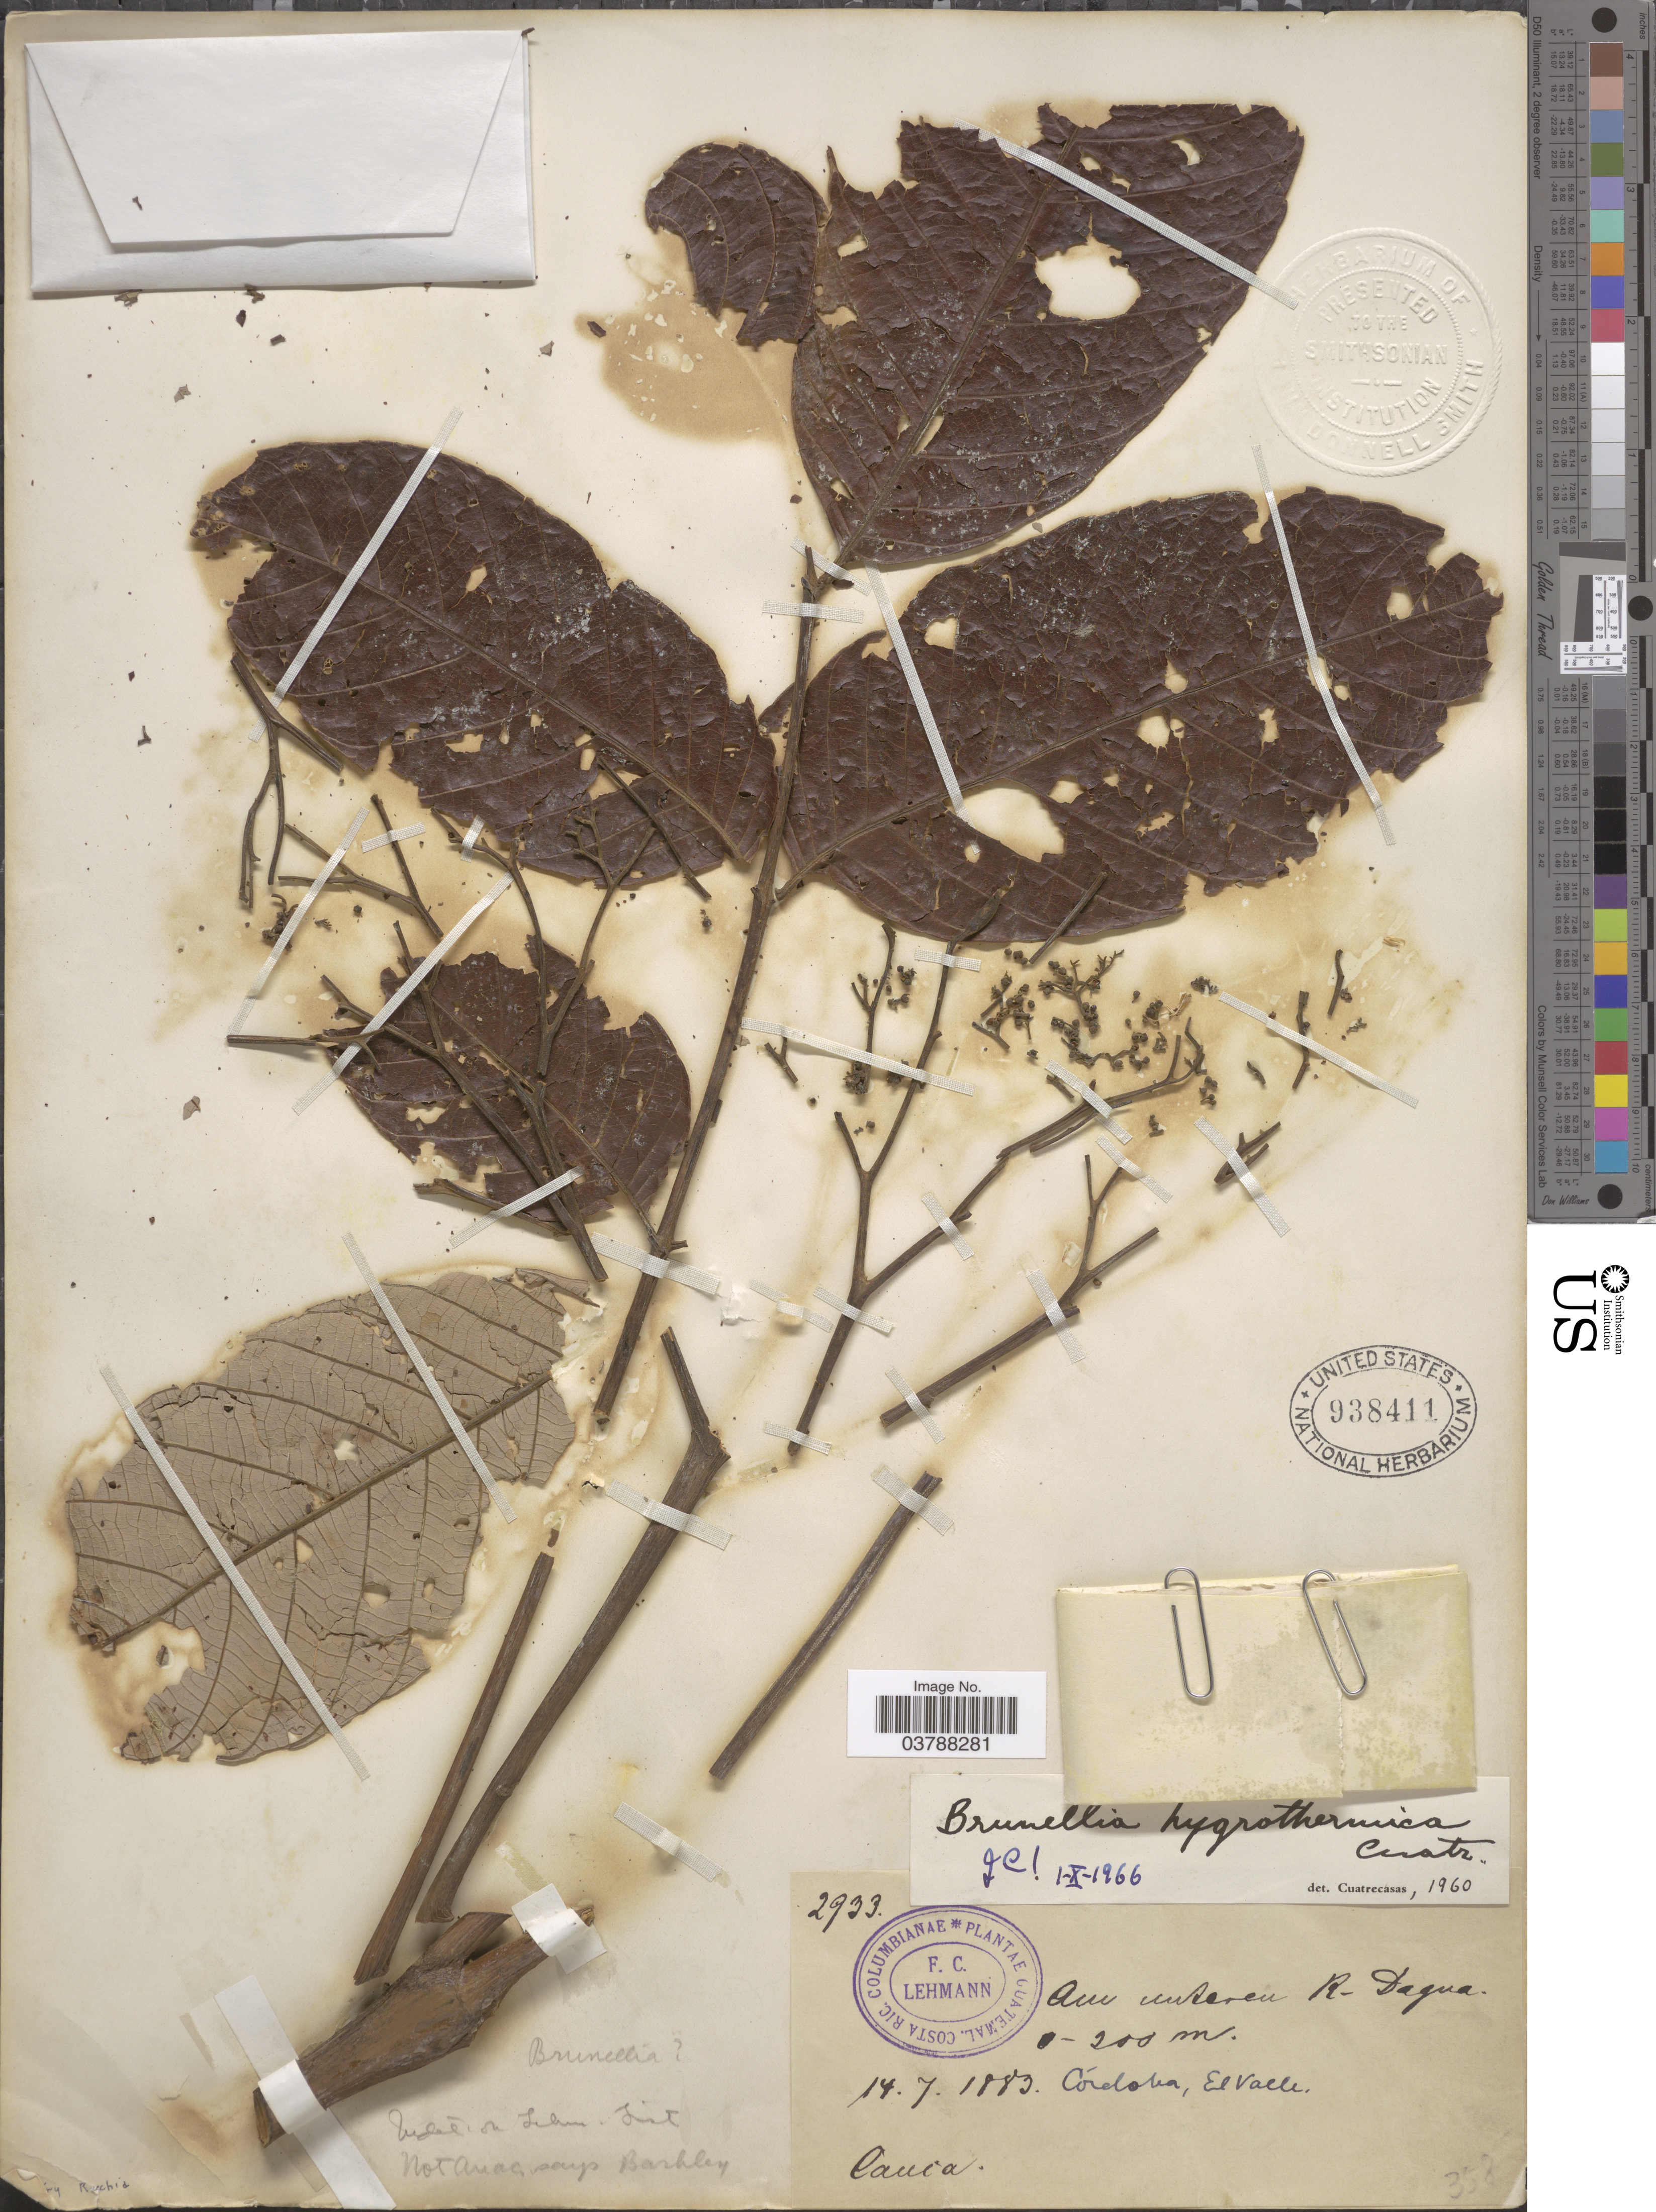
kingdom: Plantae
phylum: Tracheophyta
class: Magnoliopsida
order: Oxalidales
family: Brunelliaceae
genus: Brunellia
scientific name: Brunellia hygrothermica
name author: Cuatrec.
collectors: F. C. Lehmann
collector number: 2933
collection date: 1883-07-14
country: Colombia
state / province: Cauca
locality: Córdoba, El Valle.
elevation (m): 0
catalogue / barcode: US 938411